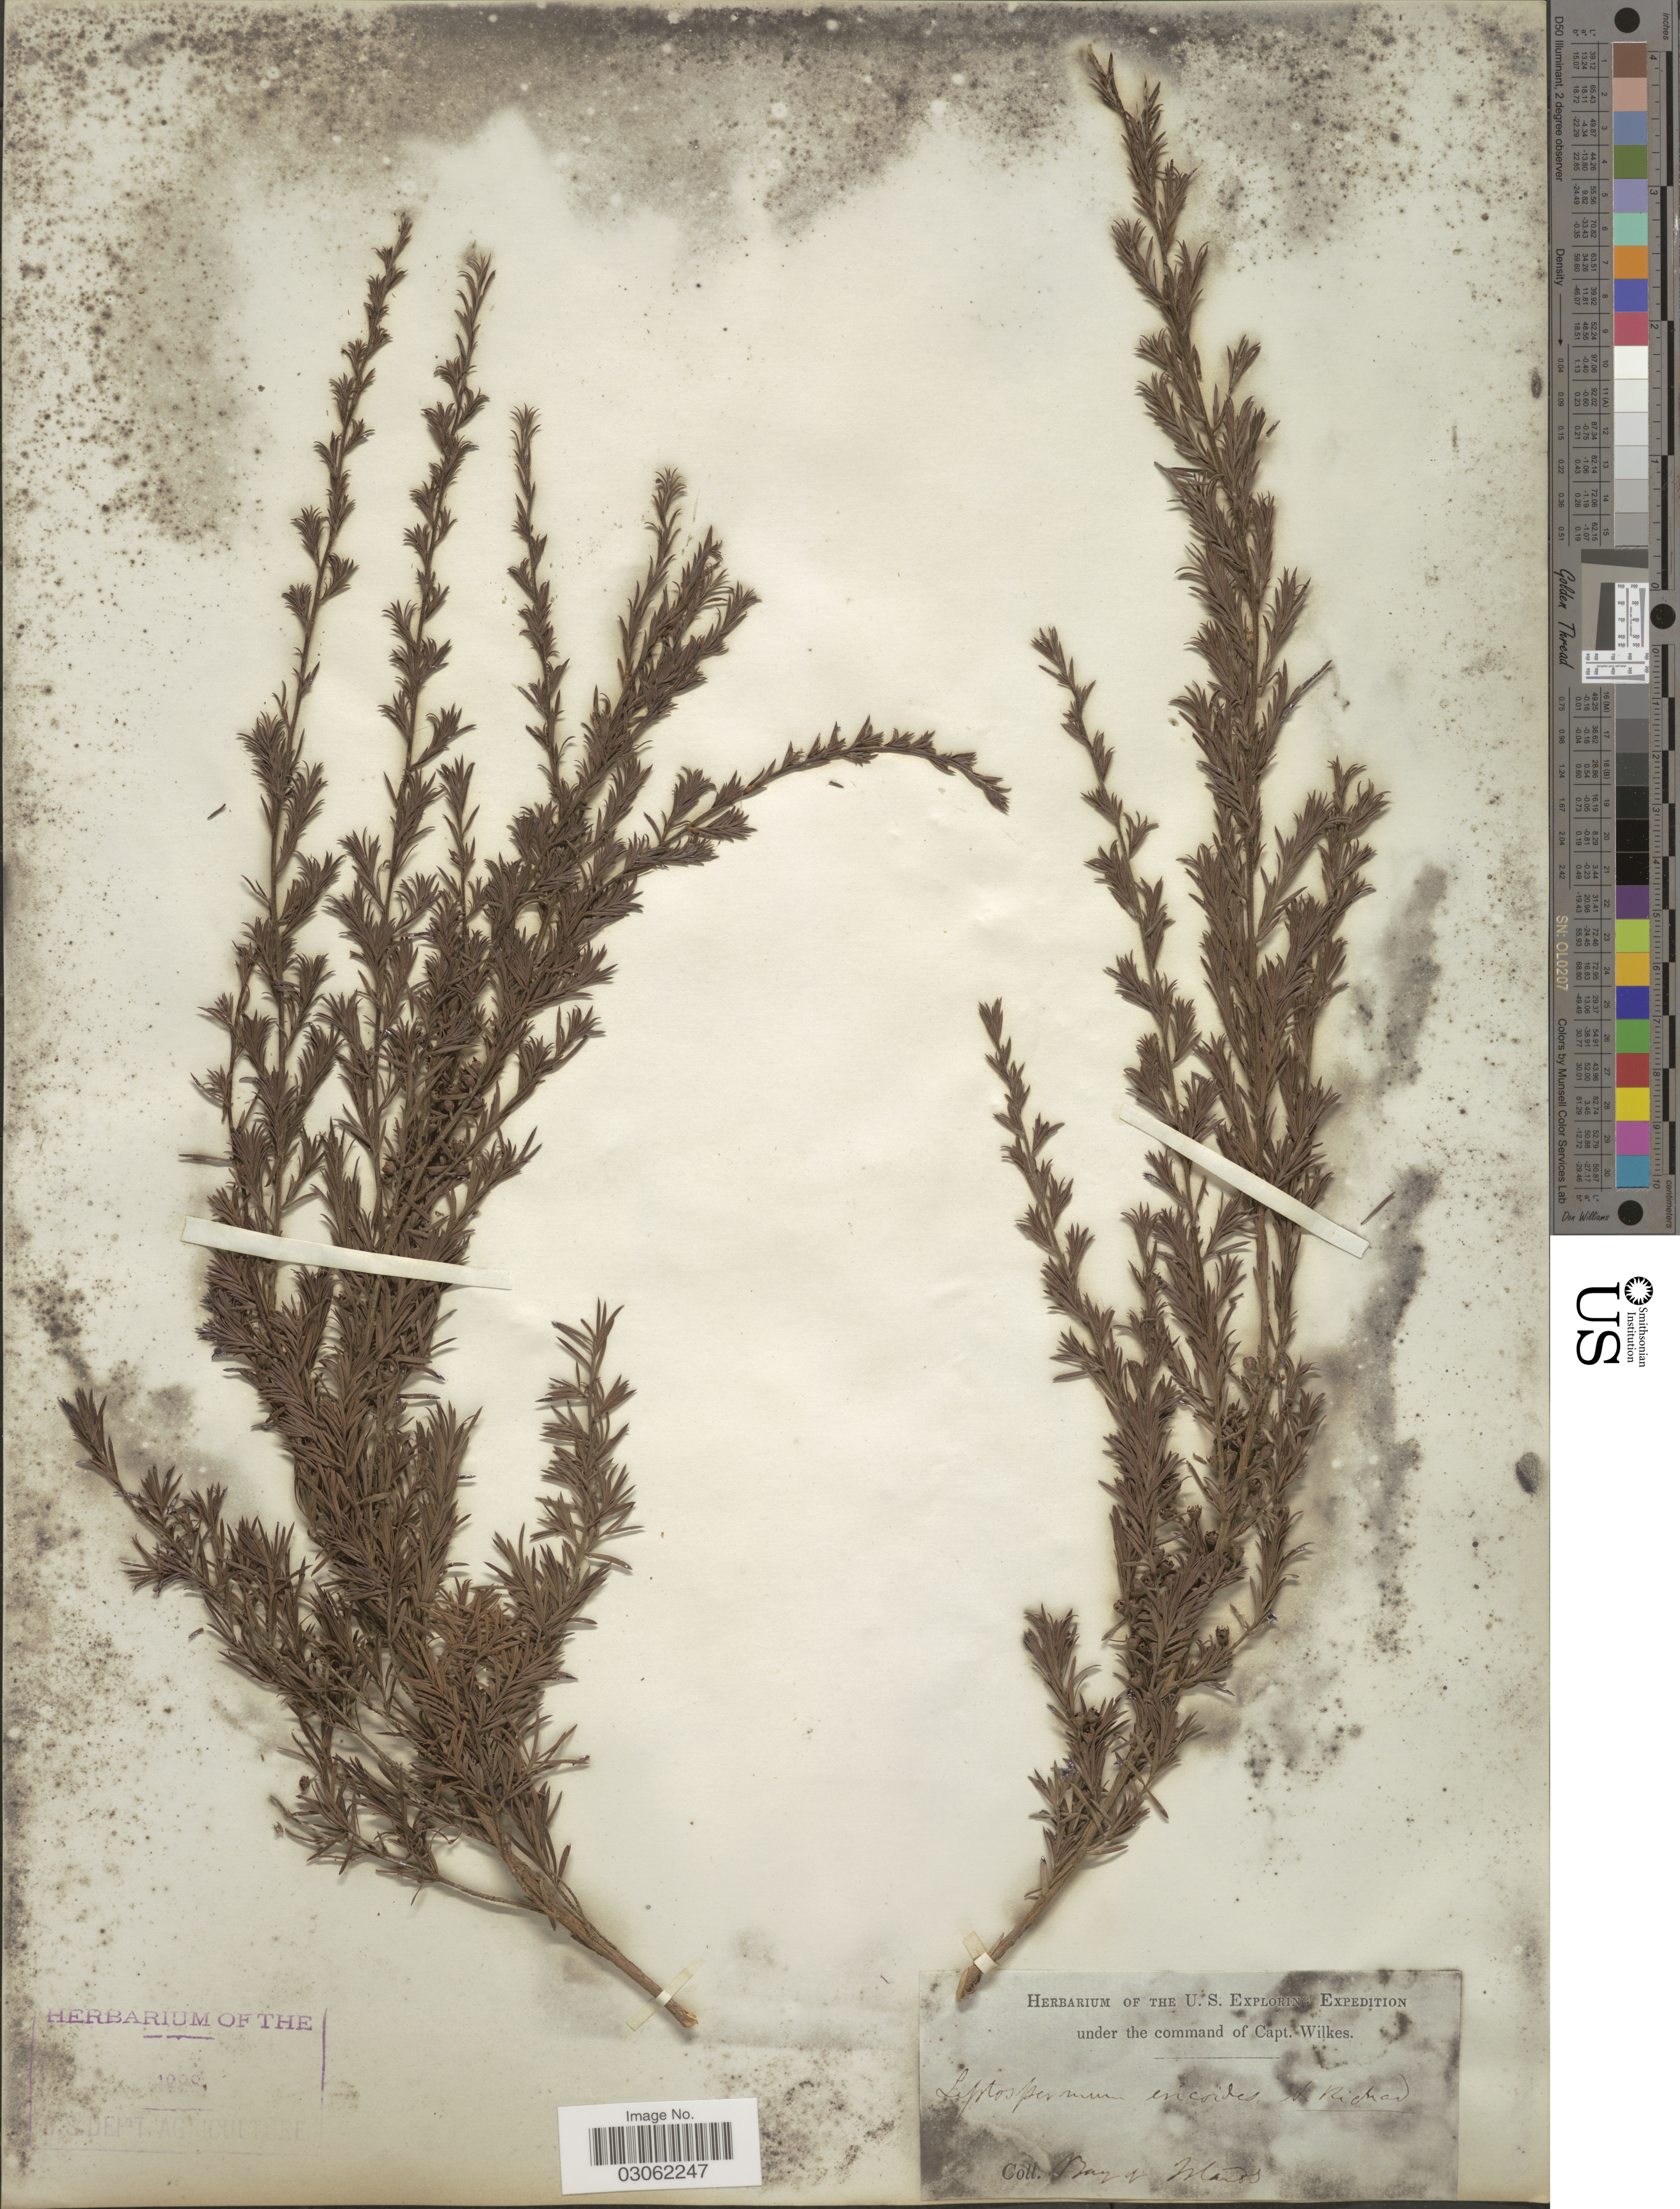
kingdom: Plantae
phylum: Tracheophyta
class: Magnoliopsida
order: Myrtales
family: Myrtaceae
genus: Kunzea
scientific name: Kunzea linearis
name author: (Kirk) de Lange & Toelken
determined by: Strong, Mark T., (BOT), Smithsonian Institution - National Museum of Natural History (UNITED STATES)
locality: Bay of [illegible text]